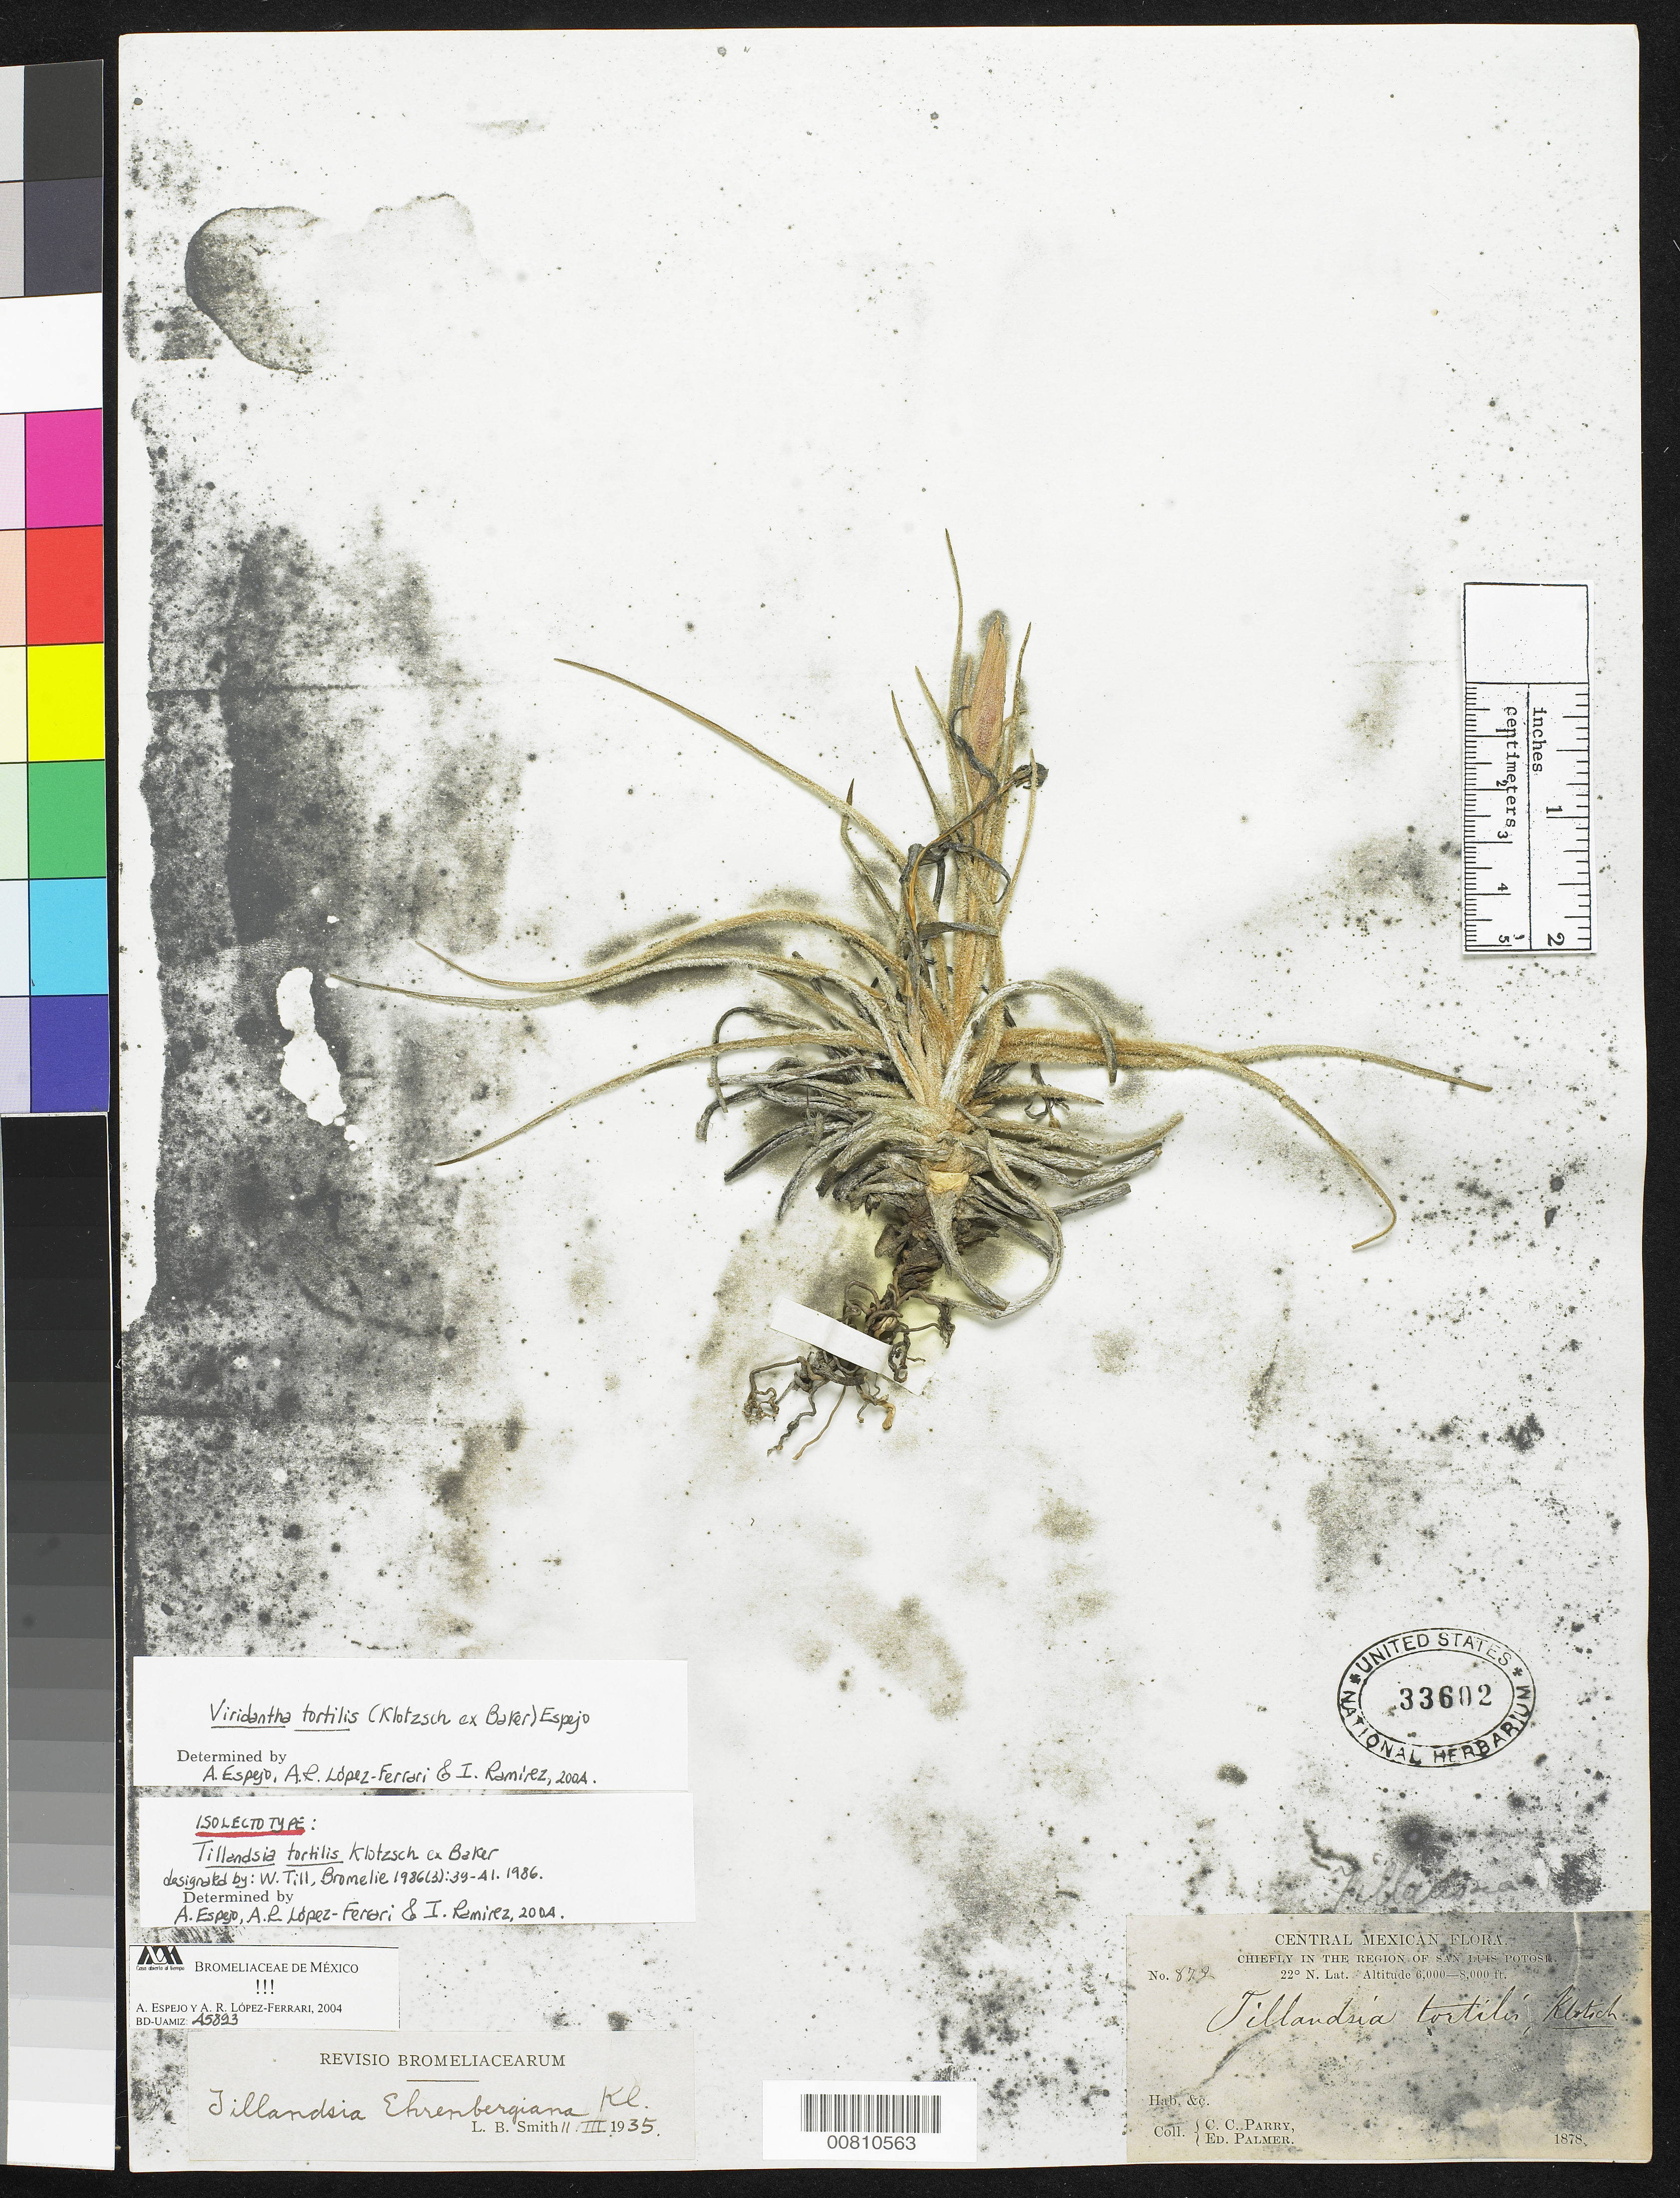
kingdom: Plantae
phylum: Tracheophyta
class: Liliopsida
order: Poales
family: Bromeliaceae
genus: Tillandsia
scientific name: Tillandsia tortilis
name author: Klotzsch ex Baker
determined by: Espejo, A.; López Ferrari, A. R.; Ramírez, I. M.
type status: Isolectotype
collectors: C. C. Parry & E. Palmer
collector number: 872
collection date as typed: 1878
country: Mexico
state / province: San Luis Potosí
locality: Central Mexico, chiefly in the region of San Luis Potosi, 22° N. Lat.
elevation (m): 1829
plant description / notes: Lectotype at BM.; Also a possible syntype (isolectotype?) of Tillandsia ehrenbergii Kl. ex Baker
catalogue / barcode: US 33602